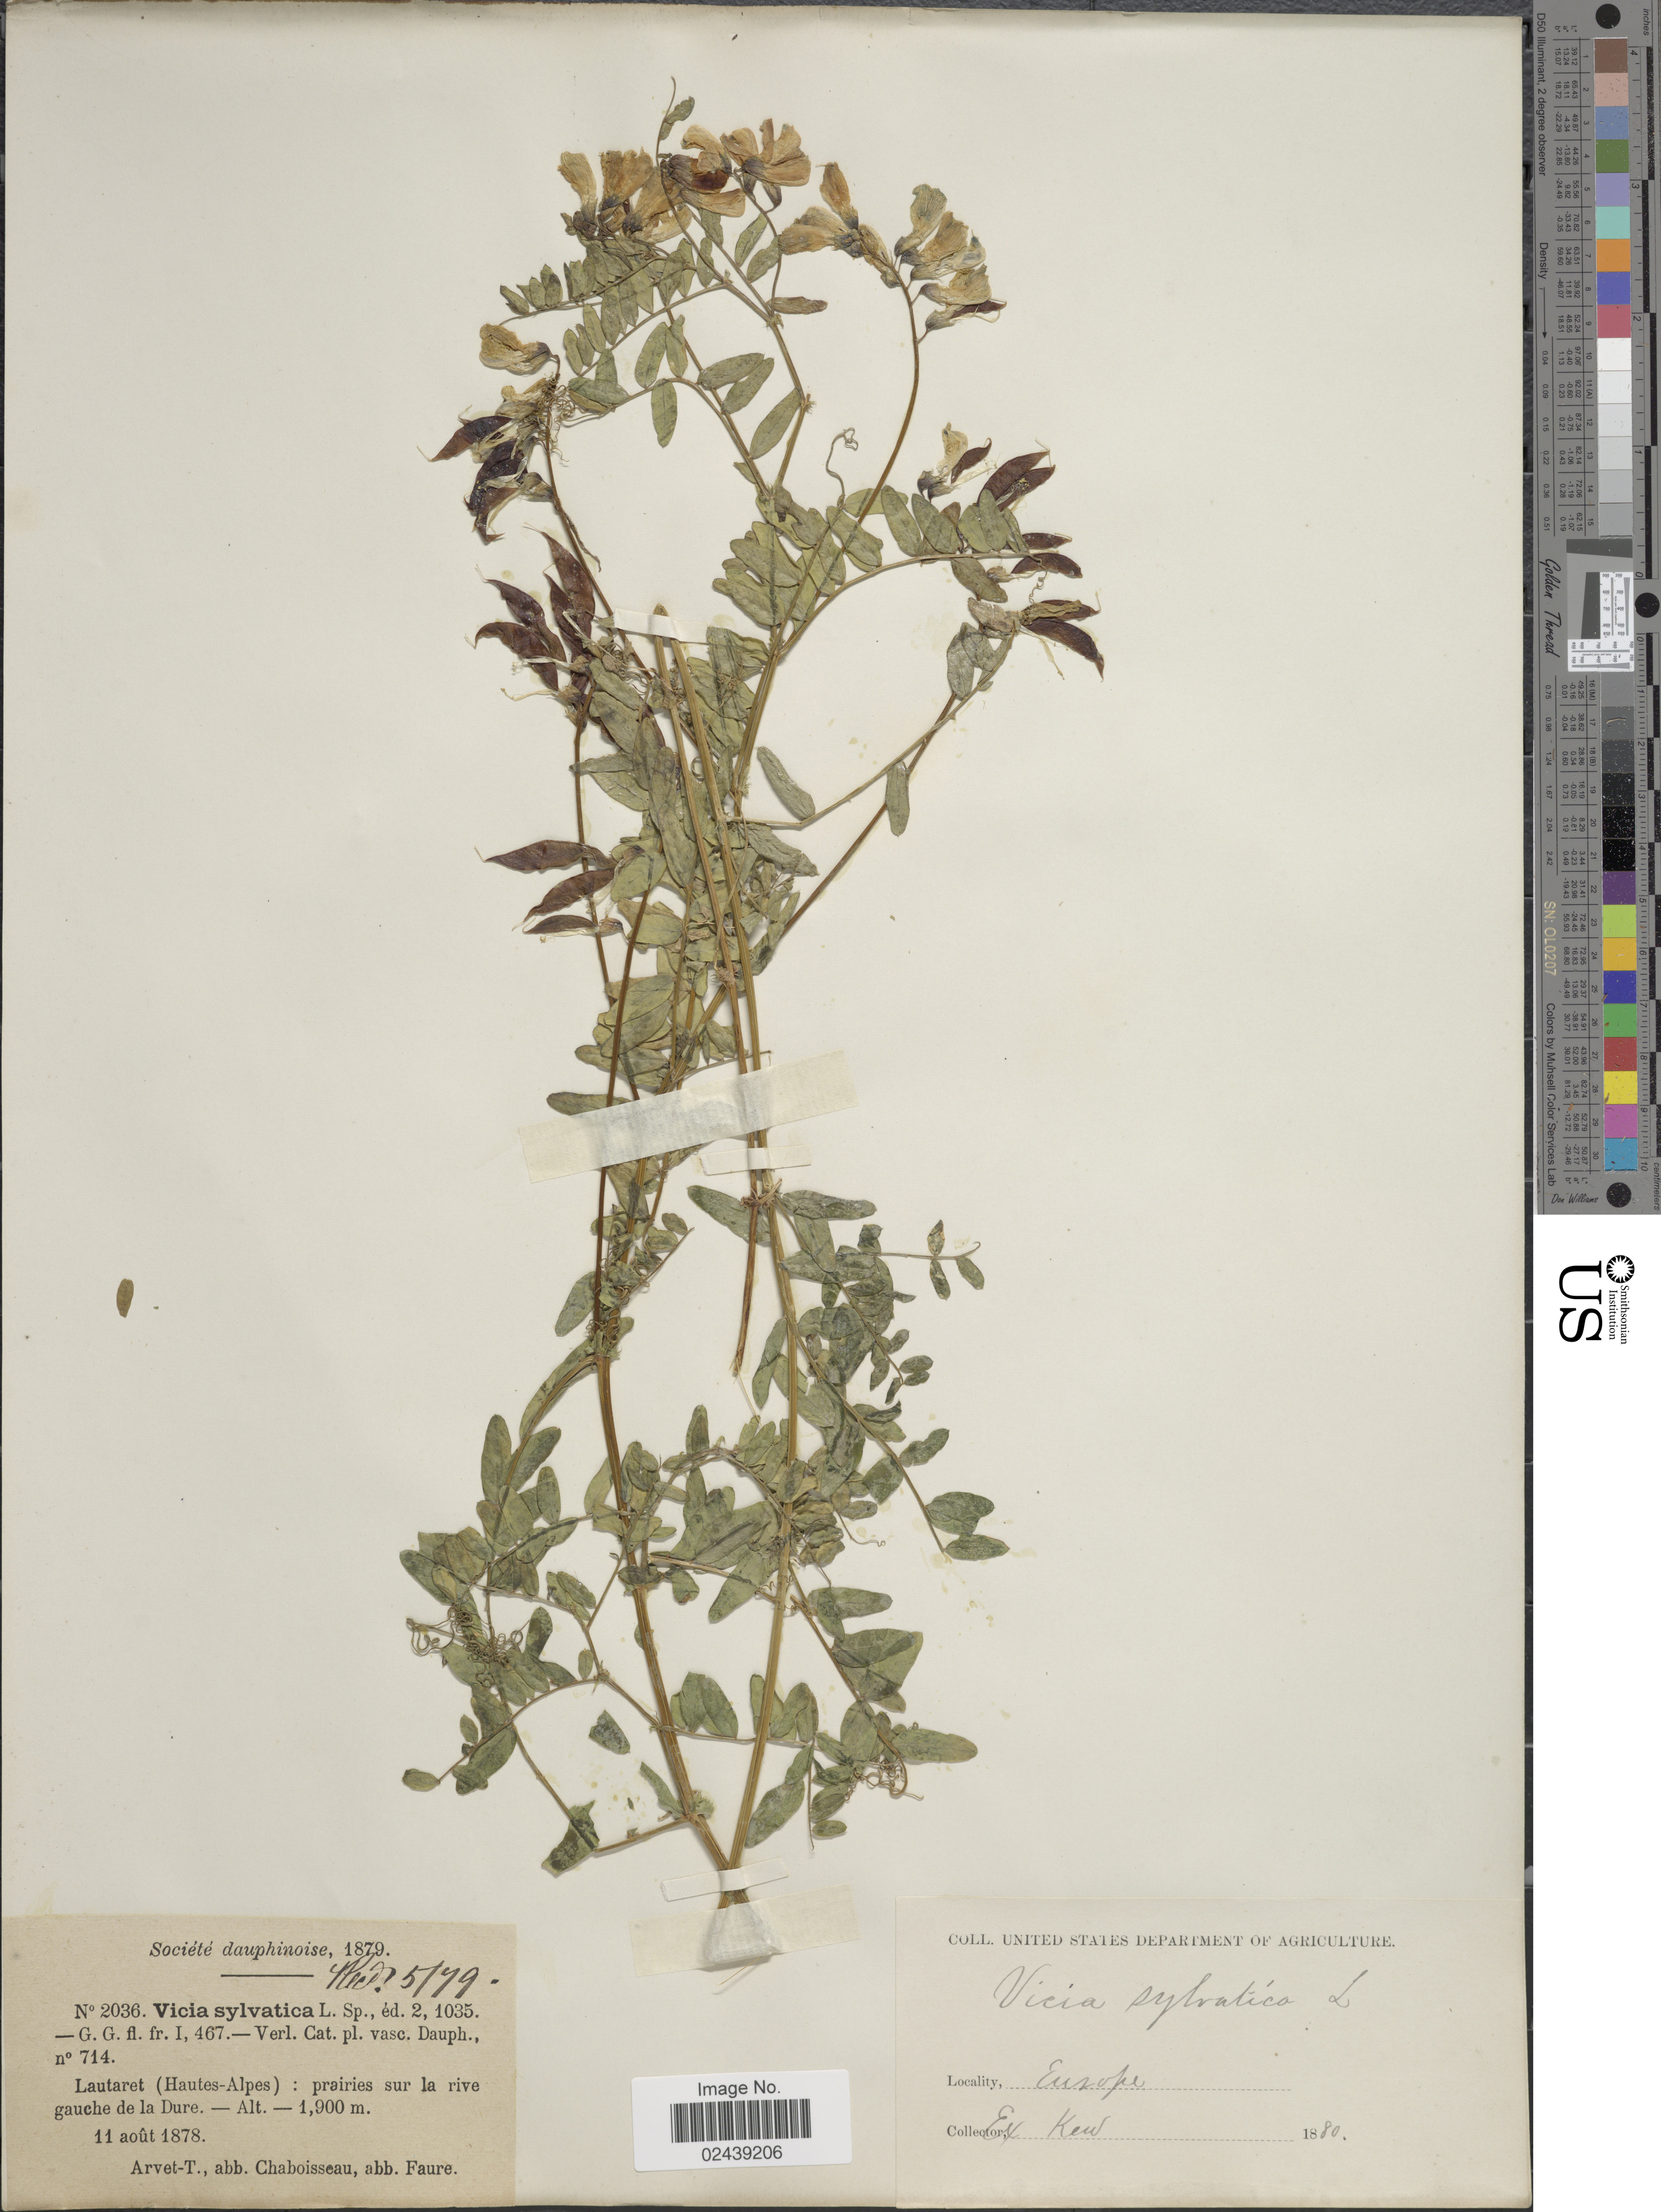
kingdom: Plantae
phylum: Tracheophyta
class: Magnoliopsida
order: Fabales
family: Fabaceae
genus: Vicia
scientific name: Vicia sylvatica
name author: L.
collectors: T. Arvet, A. Chaboisseau & A. Faure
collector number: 2036/714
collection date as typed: Transcribed d/m/y: 11/8/7878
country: France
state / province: Provence-Alpes-Côte d'Azur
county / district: Hautes-Alpes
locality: Lautaret (Hautes-Alpes): prairies sur la rive gauche de la Dure. Europe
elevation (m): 1900